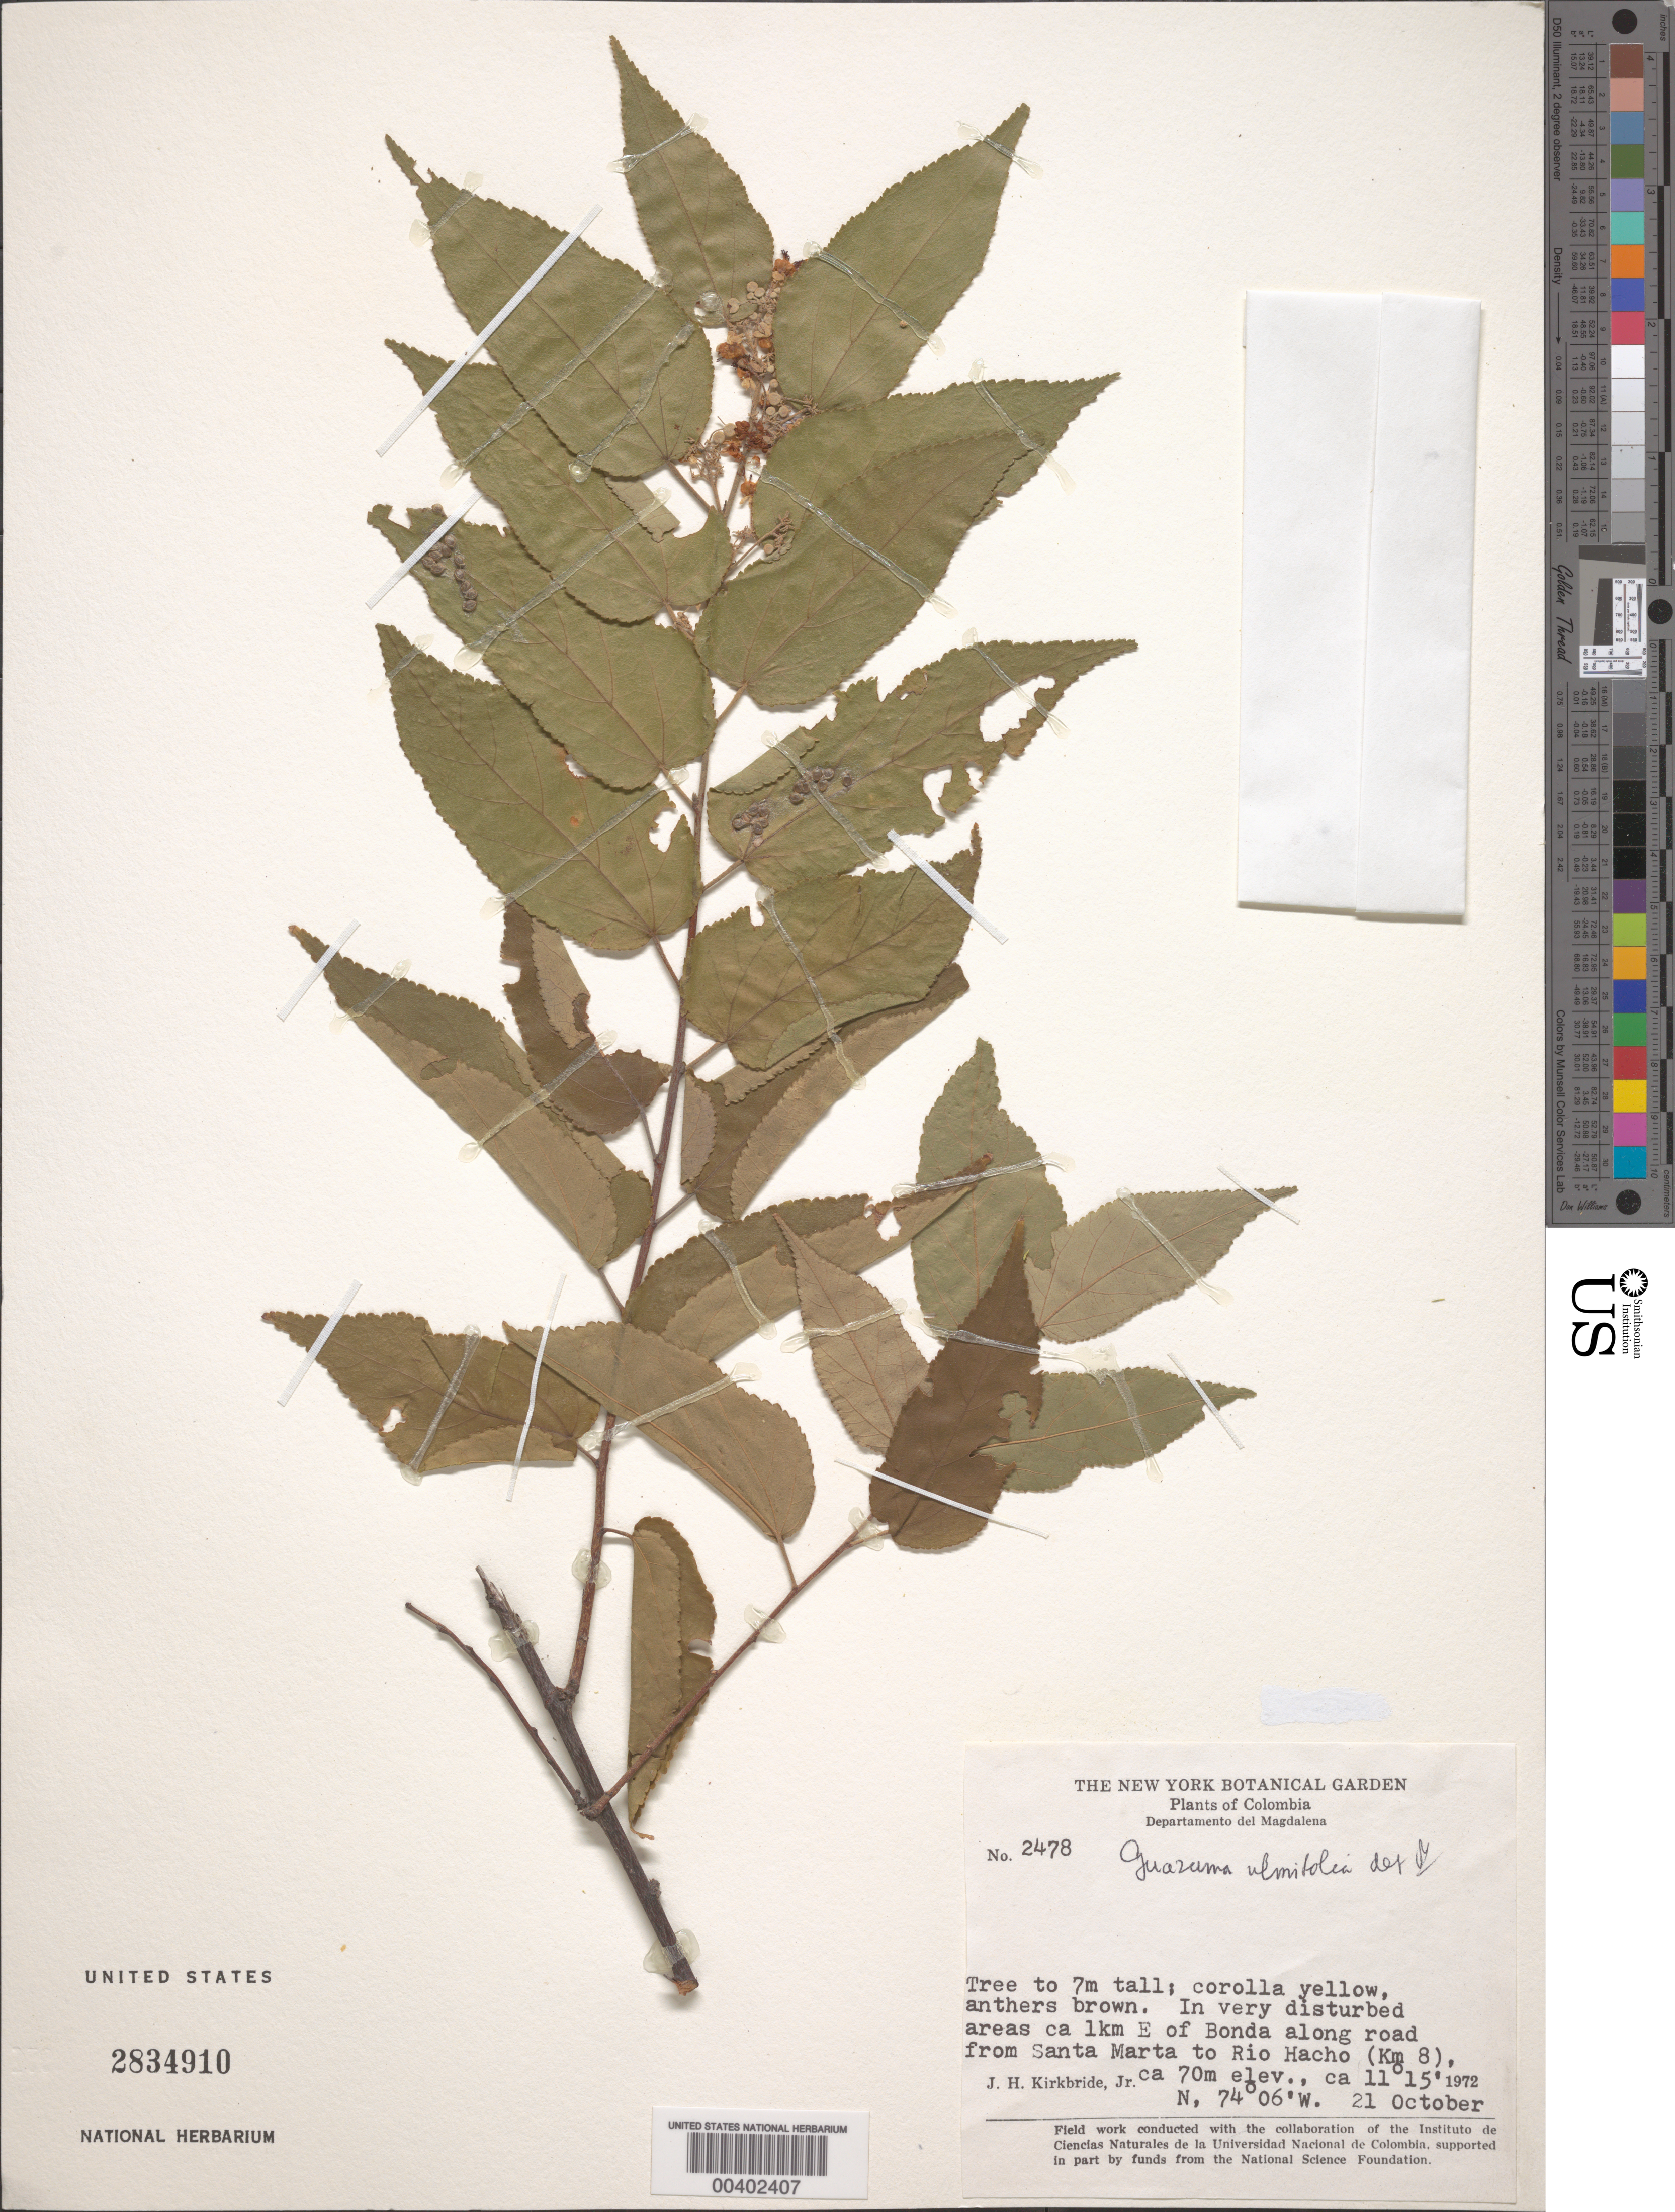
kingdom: Plantae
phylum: Tracheophyta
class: Magnoliopsida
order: Malvales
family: Malvaceae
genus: Guazuma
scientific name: Guazuma ulmifolia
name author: Lam.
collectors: J. H. Kirkbride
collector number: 2478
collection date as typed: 21 Oct 1972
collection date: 1972-10-21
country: Colombia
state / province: Magdalena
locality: ca. 1 km E of Bonda along road from Santa Marta to Rio Hacho (Km 8)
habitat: Very disturbed areas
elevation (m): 70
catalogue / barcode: US 2834910